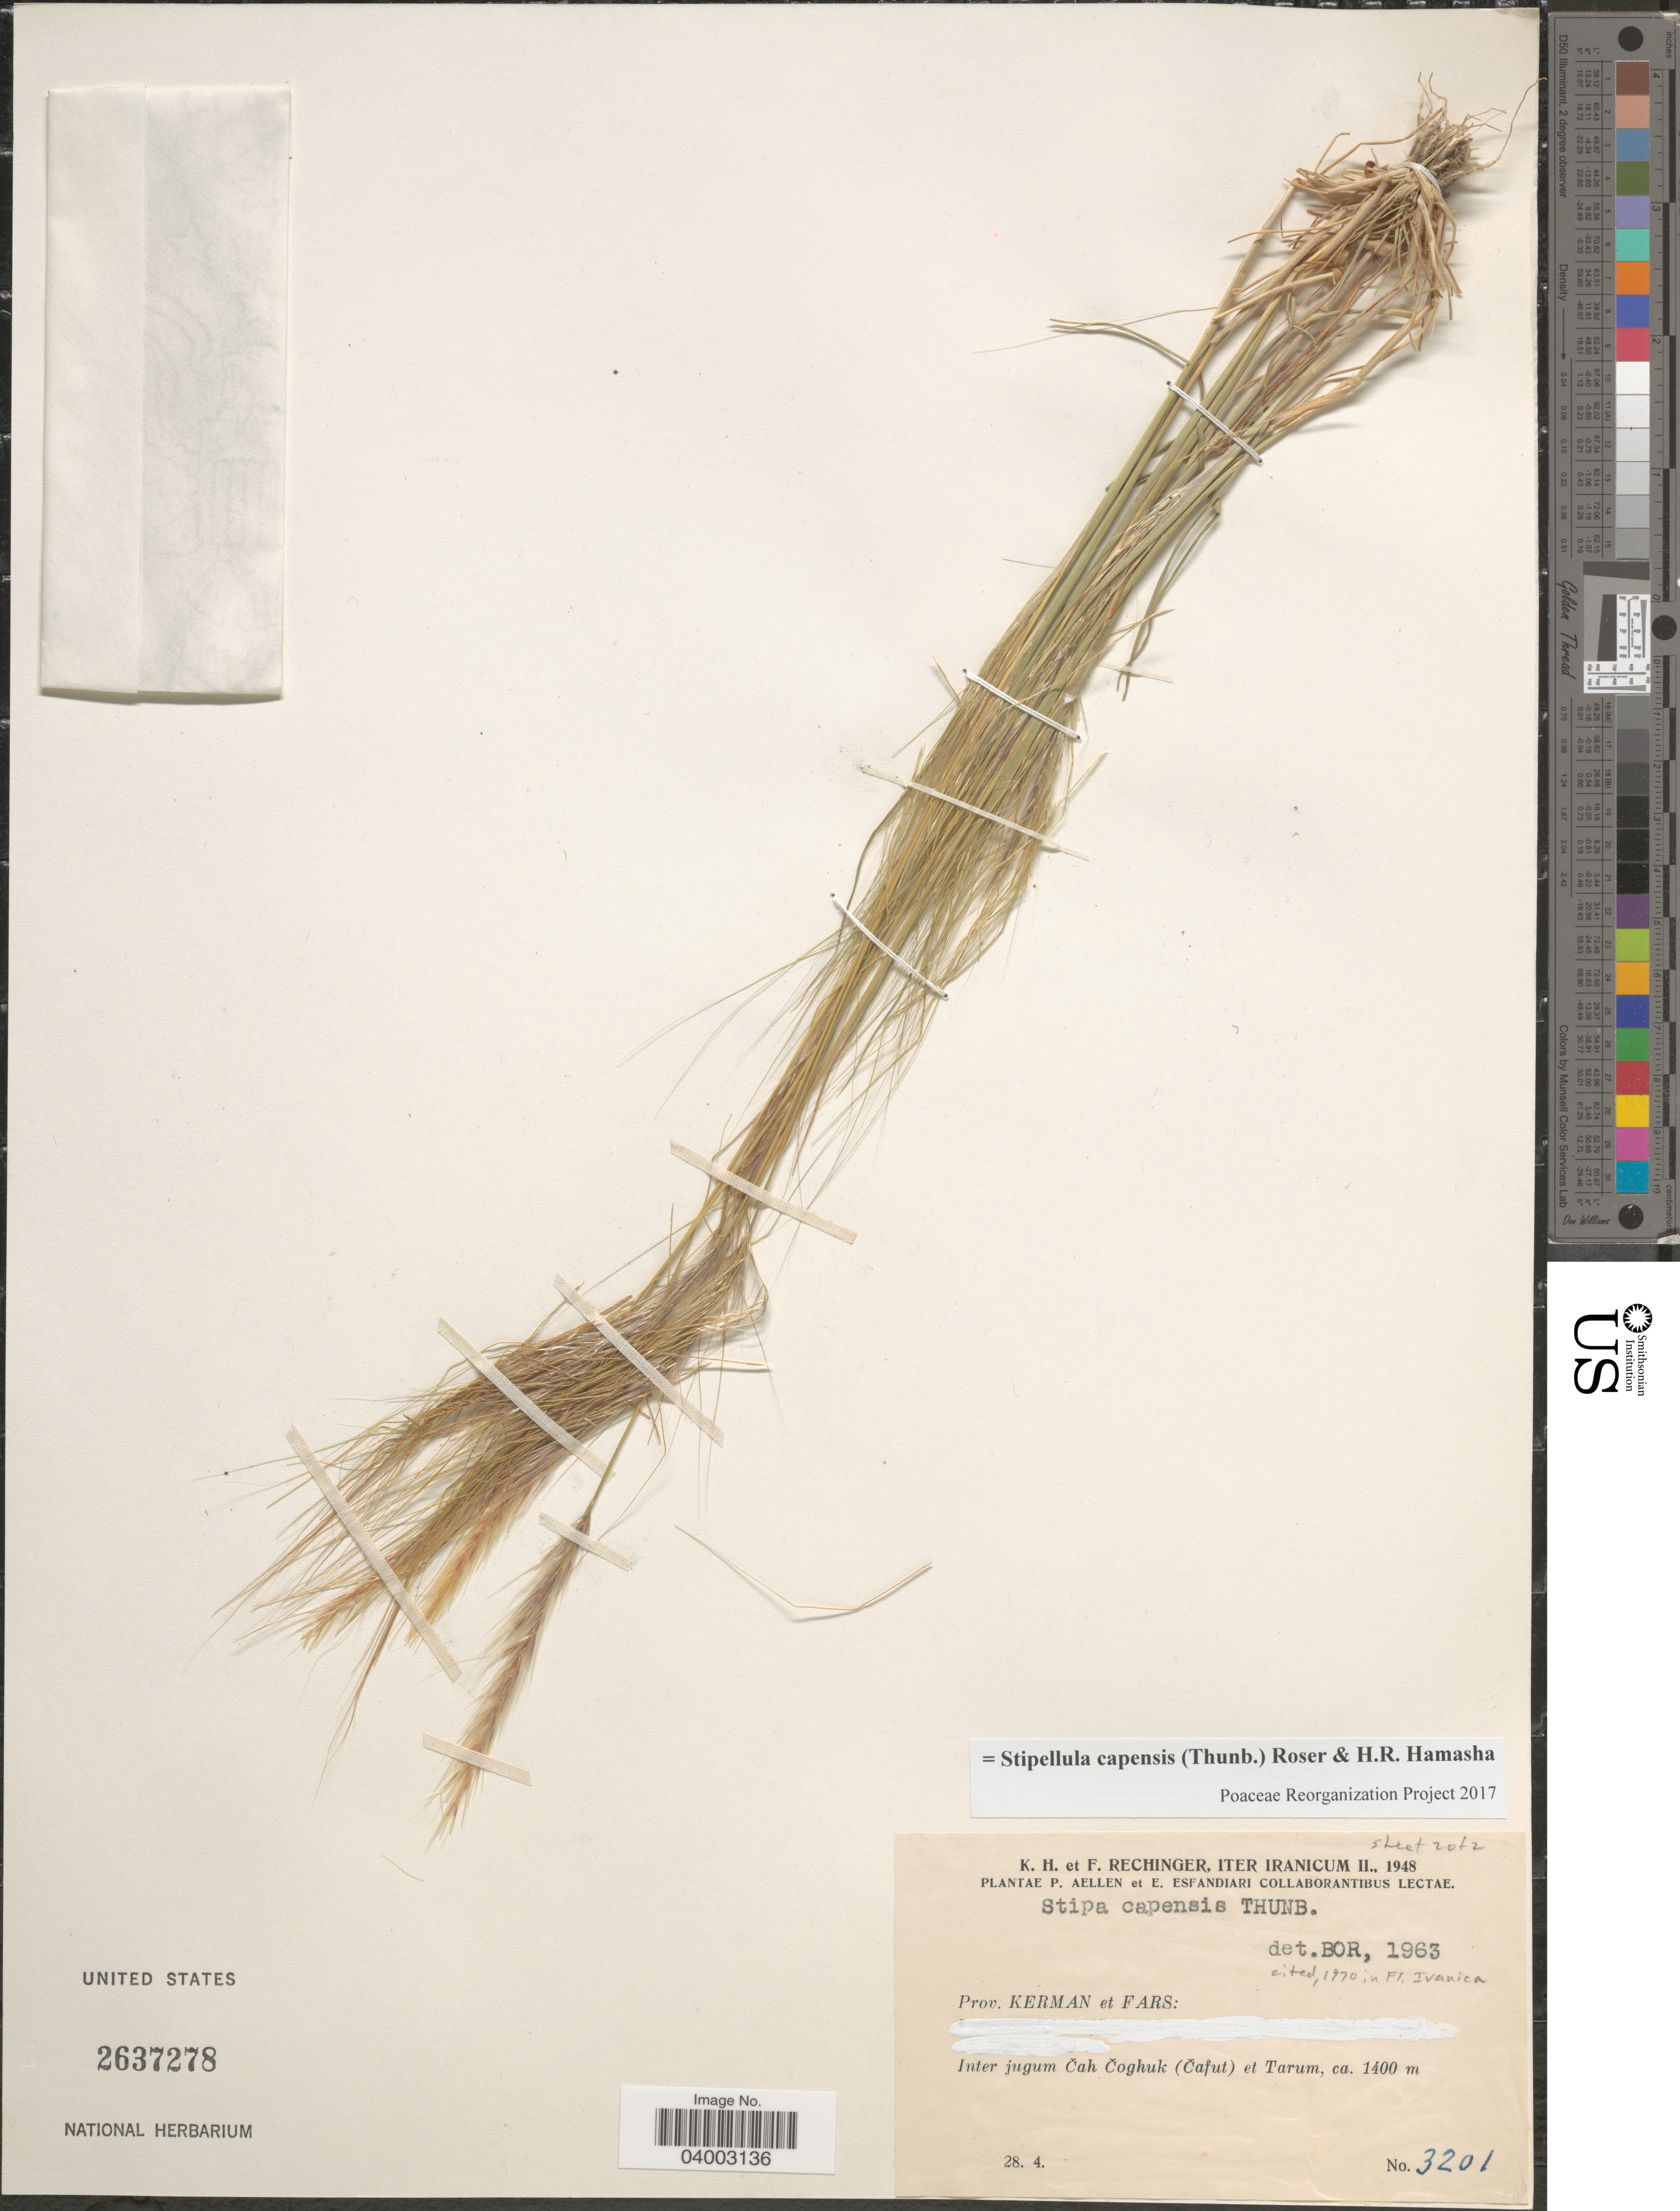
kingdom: Plantae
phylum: Tracheophyta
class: Liliopsida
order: Poales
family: Poaceae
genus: Stipellula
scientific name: Stipellula capensis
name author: (Thunb.) Röser & H. R. Hamasha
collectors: K. H. Rechinger & F. Rechinger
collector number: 3201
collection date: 1948-04-28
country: Iran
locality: Prov. Kerman et Fars: Inter jugum Čah Čoghuk (Čafut) et Tarum.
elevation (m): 1400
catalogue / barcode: US 2637278